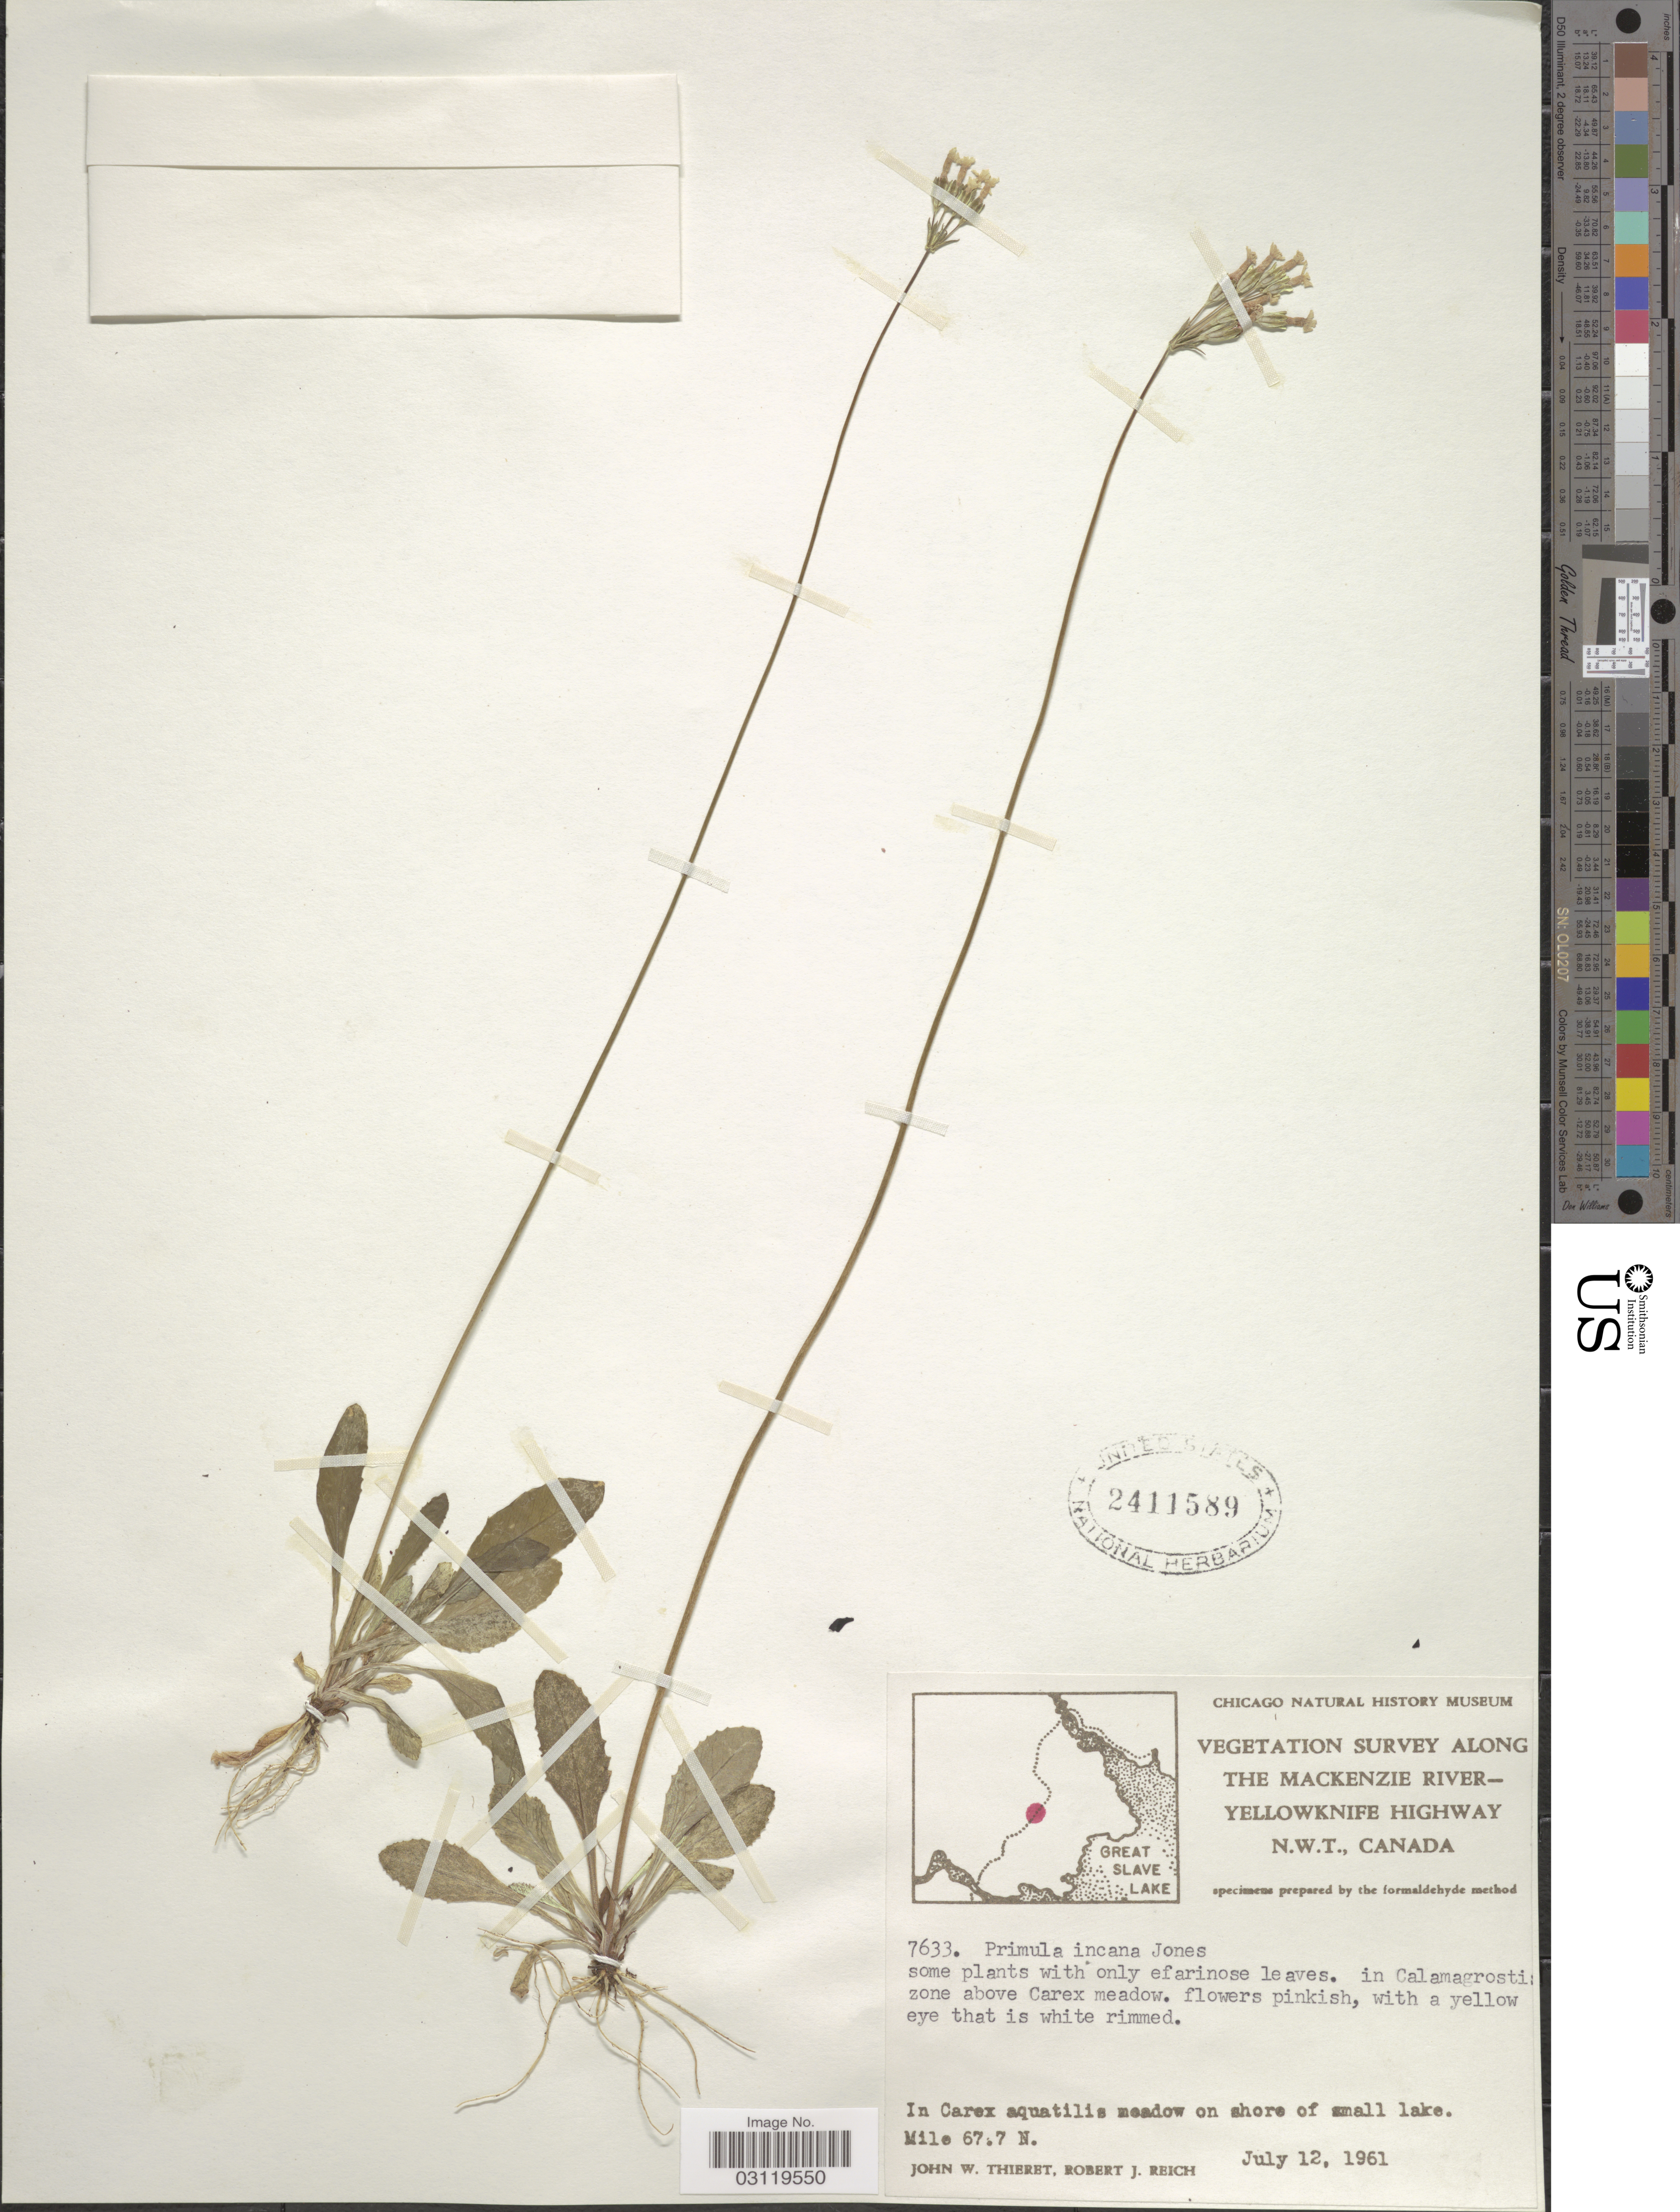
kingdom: Plantae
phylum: Tracheophyta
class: Magnoliopsida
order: Ericales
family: Primulaceae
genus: Primula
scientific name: Primula incana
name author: M.E. Jones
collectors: J. W. Thieret & R. Reich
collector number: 7633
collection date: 1961-07-12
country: Canada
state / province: Northwest Territories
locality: Along the Mackenzie River-Yellowknife Highway. In Carex aquatilis meadow on shore of small lake. Mile 67.7 N.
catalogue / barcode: US 2411589